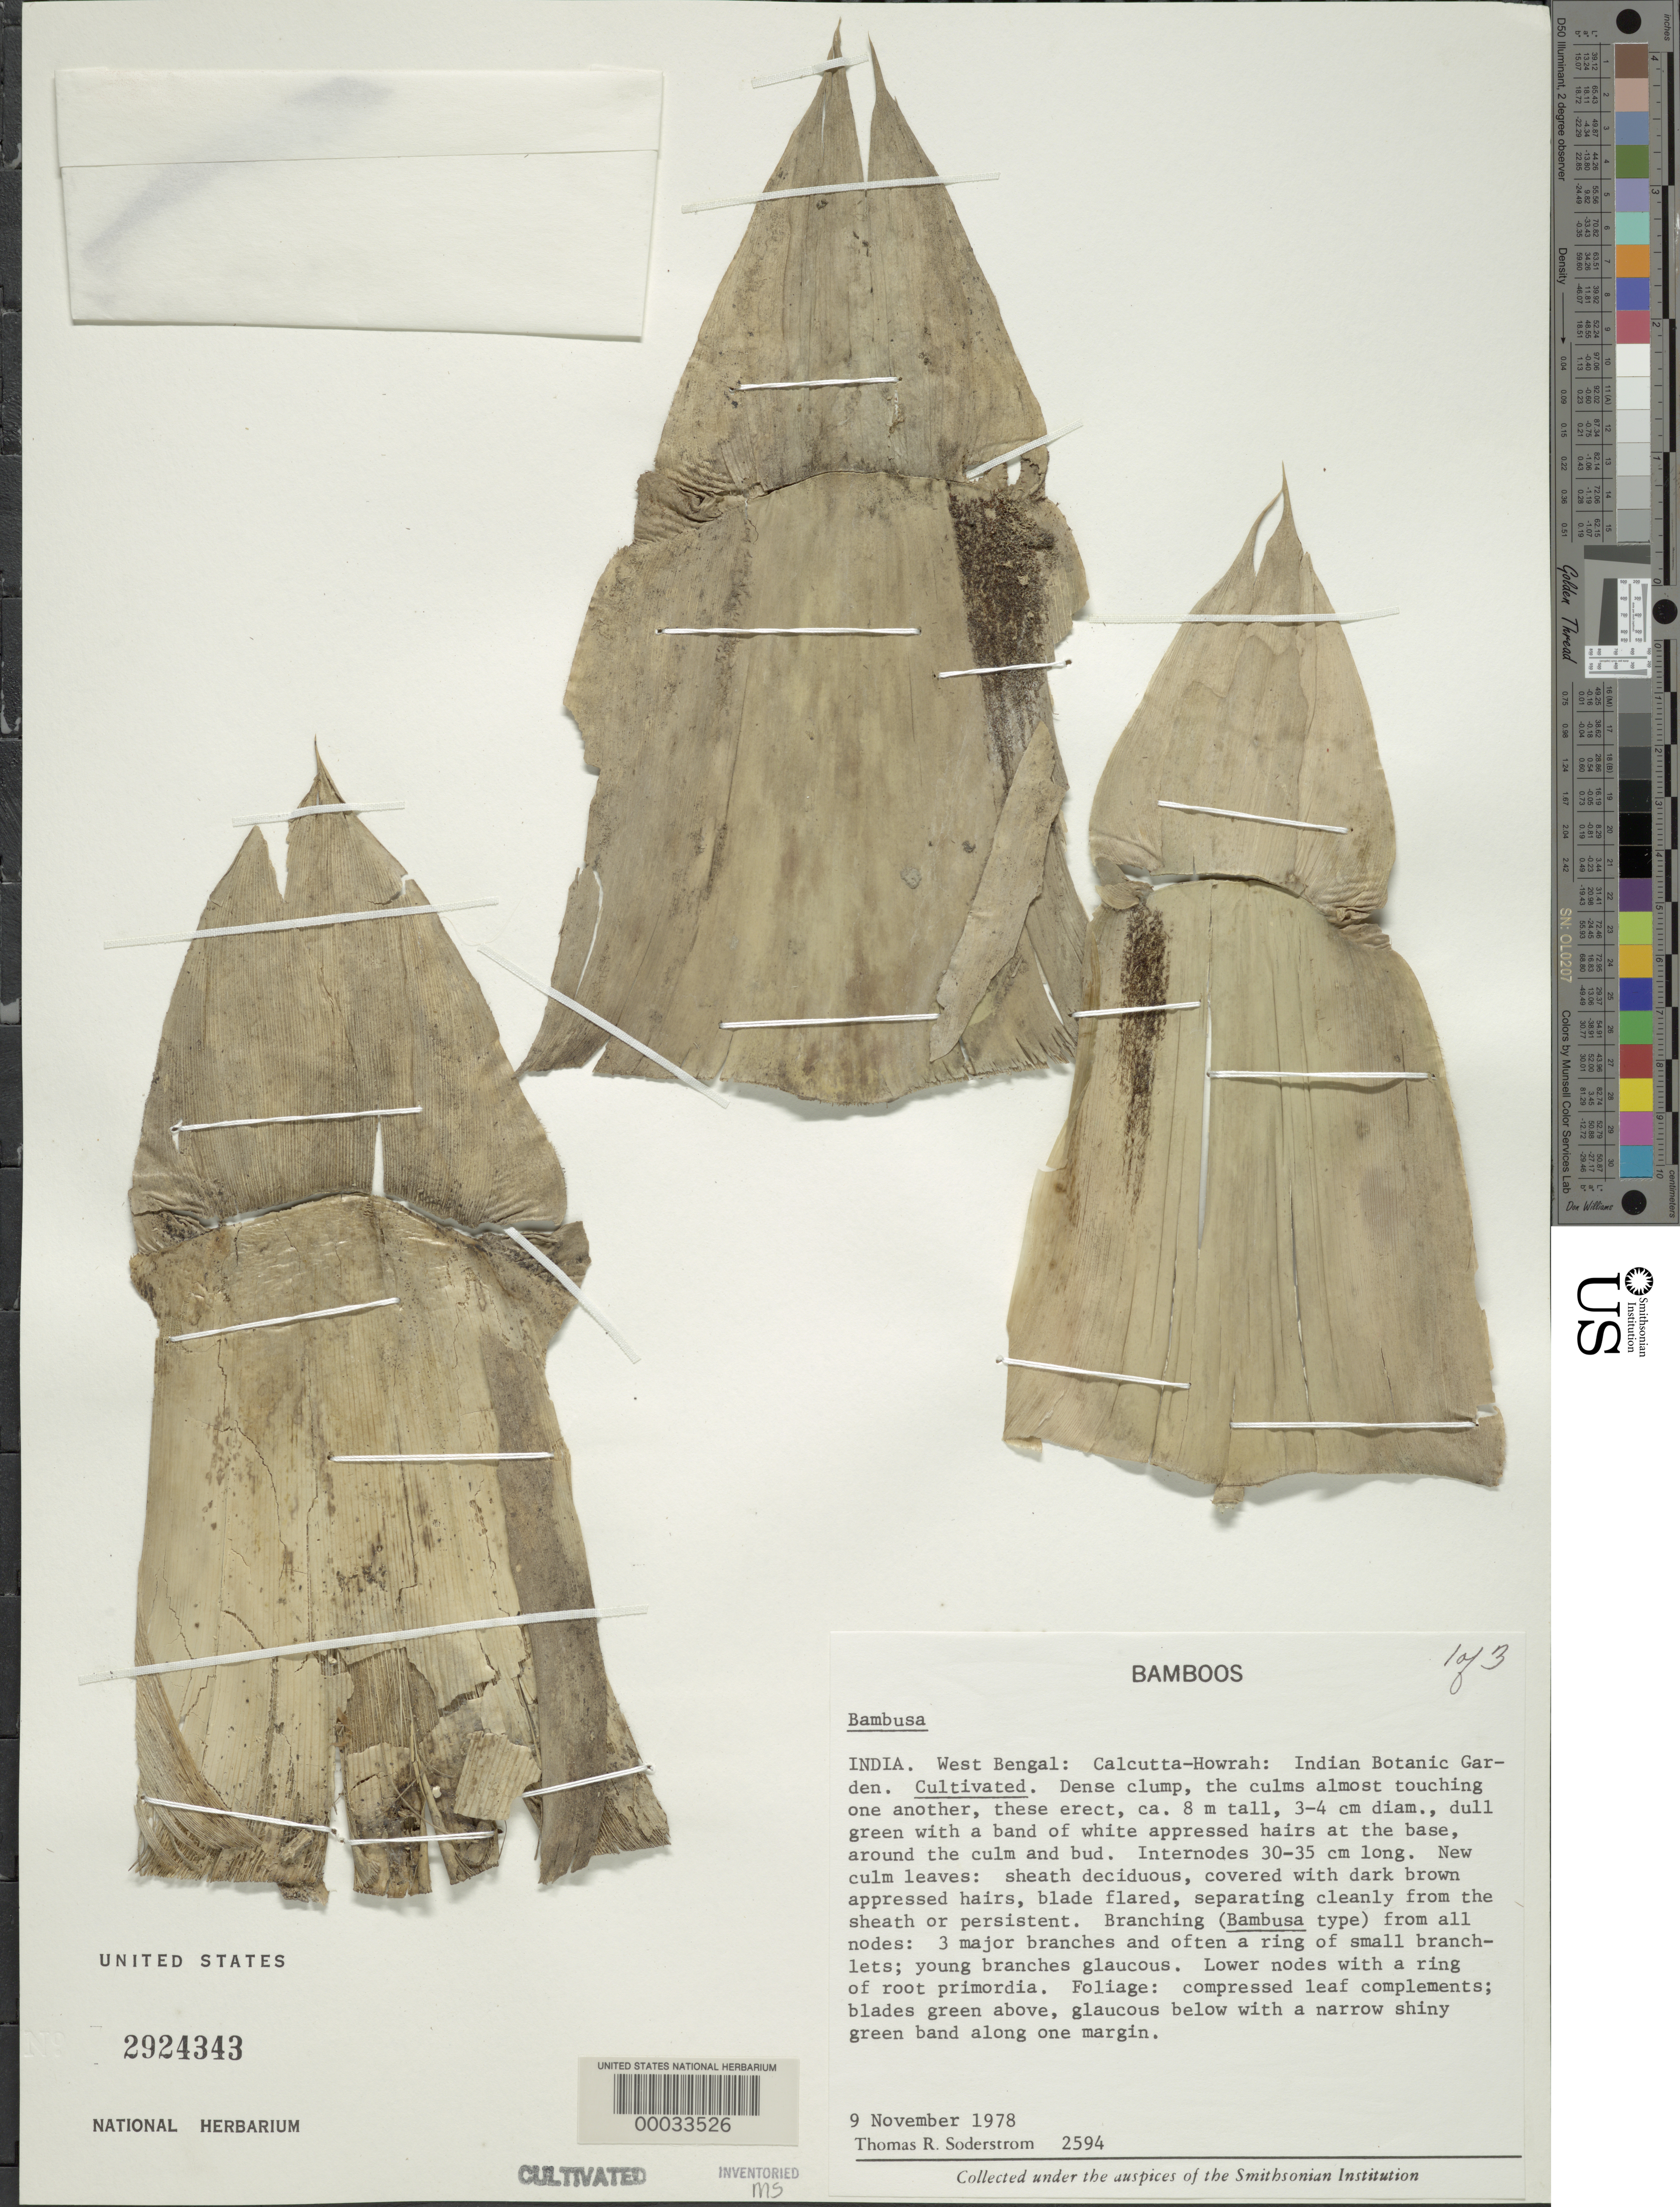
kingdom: Plantae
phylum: Tracheophyta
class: Liliopsida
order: Poales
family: Poaceae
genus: Bambusa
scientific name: Bambusa sp.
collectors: T. R. Soderstrom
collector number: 2594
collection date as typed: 09 Nov 1978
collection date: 1978-11-09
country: India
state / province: West Bengal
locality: Indian botanic garden-calcutta, howrah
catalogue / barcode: US 2924343